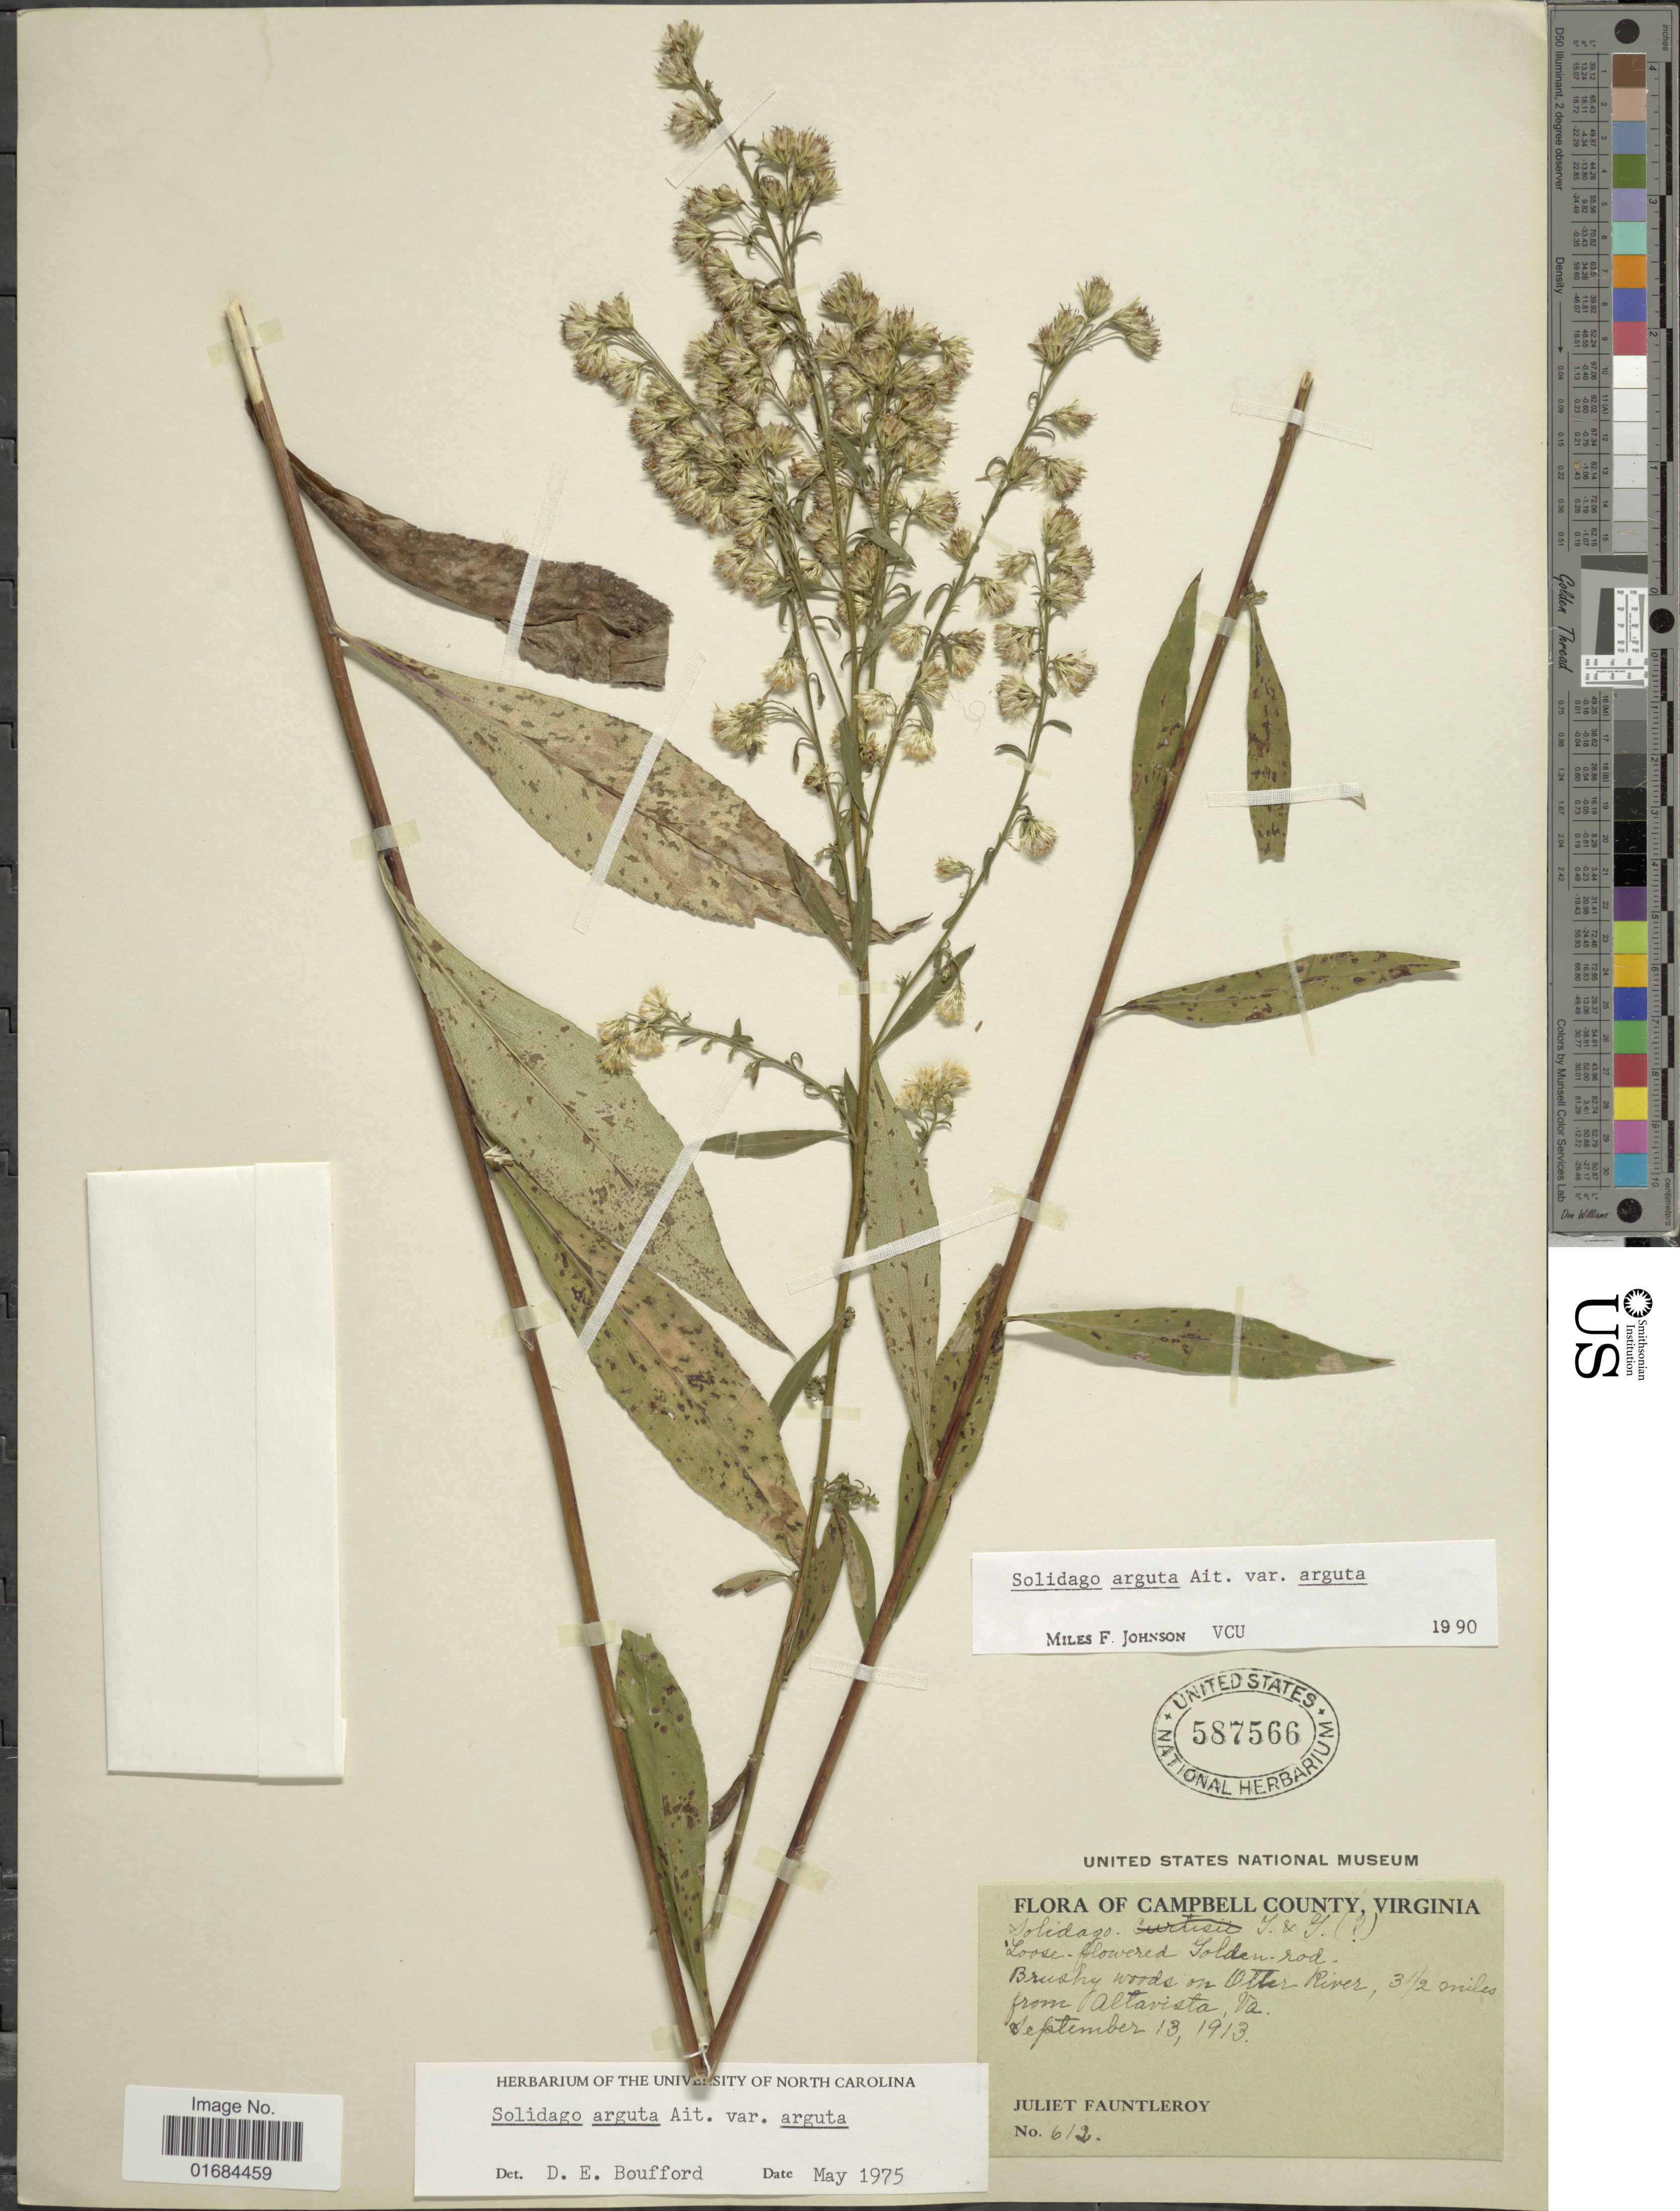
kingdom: Plantae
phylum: Tracheophyta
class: Magnoliopsida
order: Asterales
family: Asteraceae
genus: Solidago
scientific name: Solidago arguta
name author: Aiton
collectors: J. Fauntleroy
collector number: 612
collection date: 1913-09-13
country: United States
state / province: Virginia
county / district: Campbell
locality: Campbell County, Brushy woods on Otter River, 3½ miles from Altavista.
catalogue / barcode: US 587566